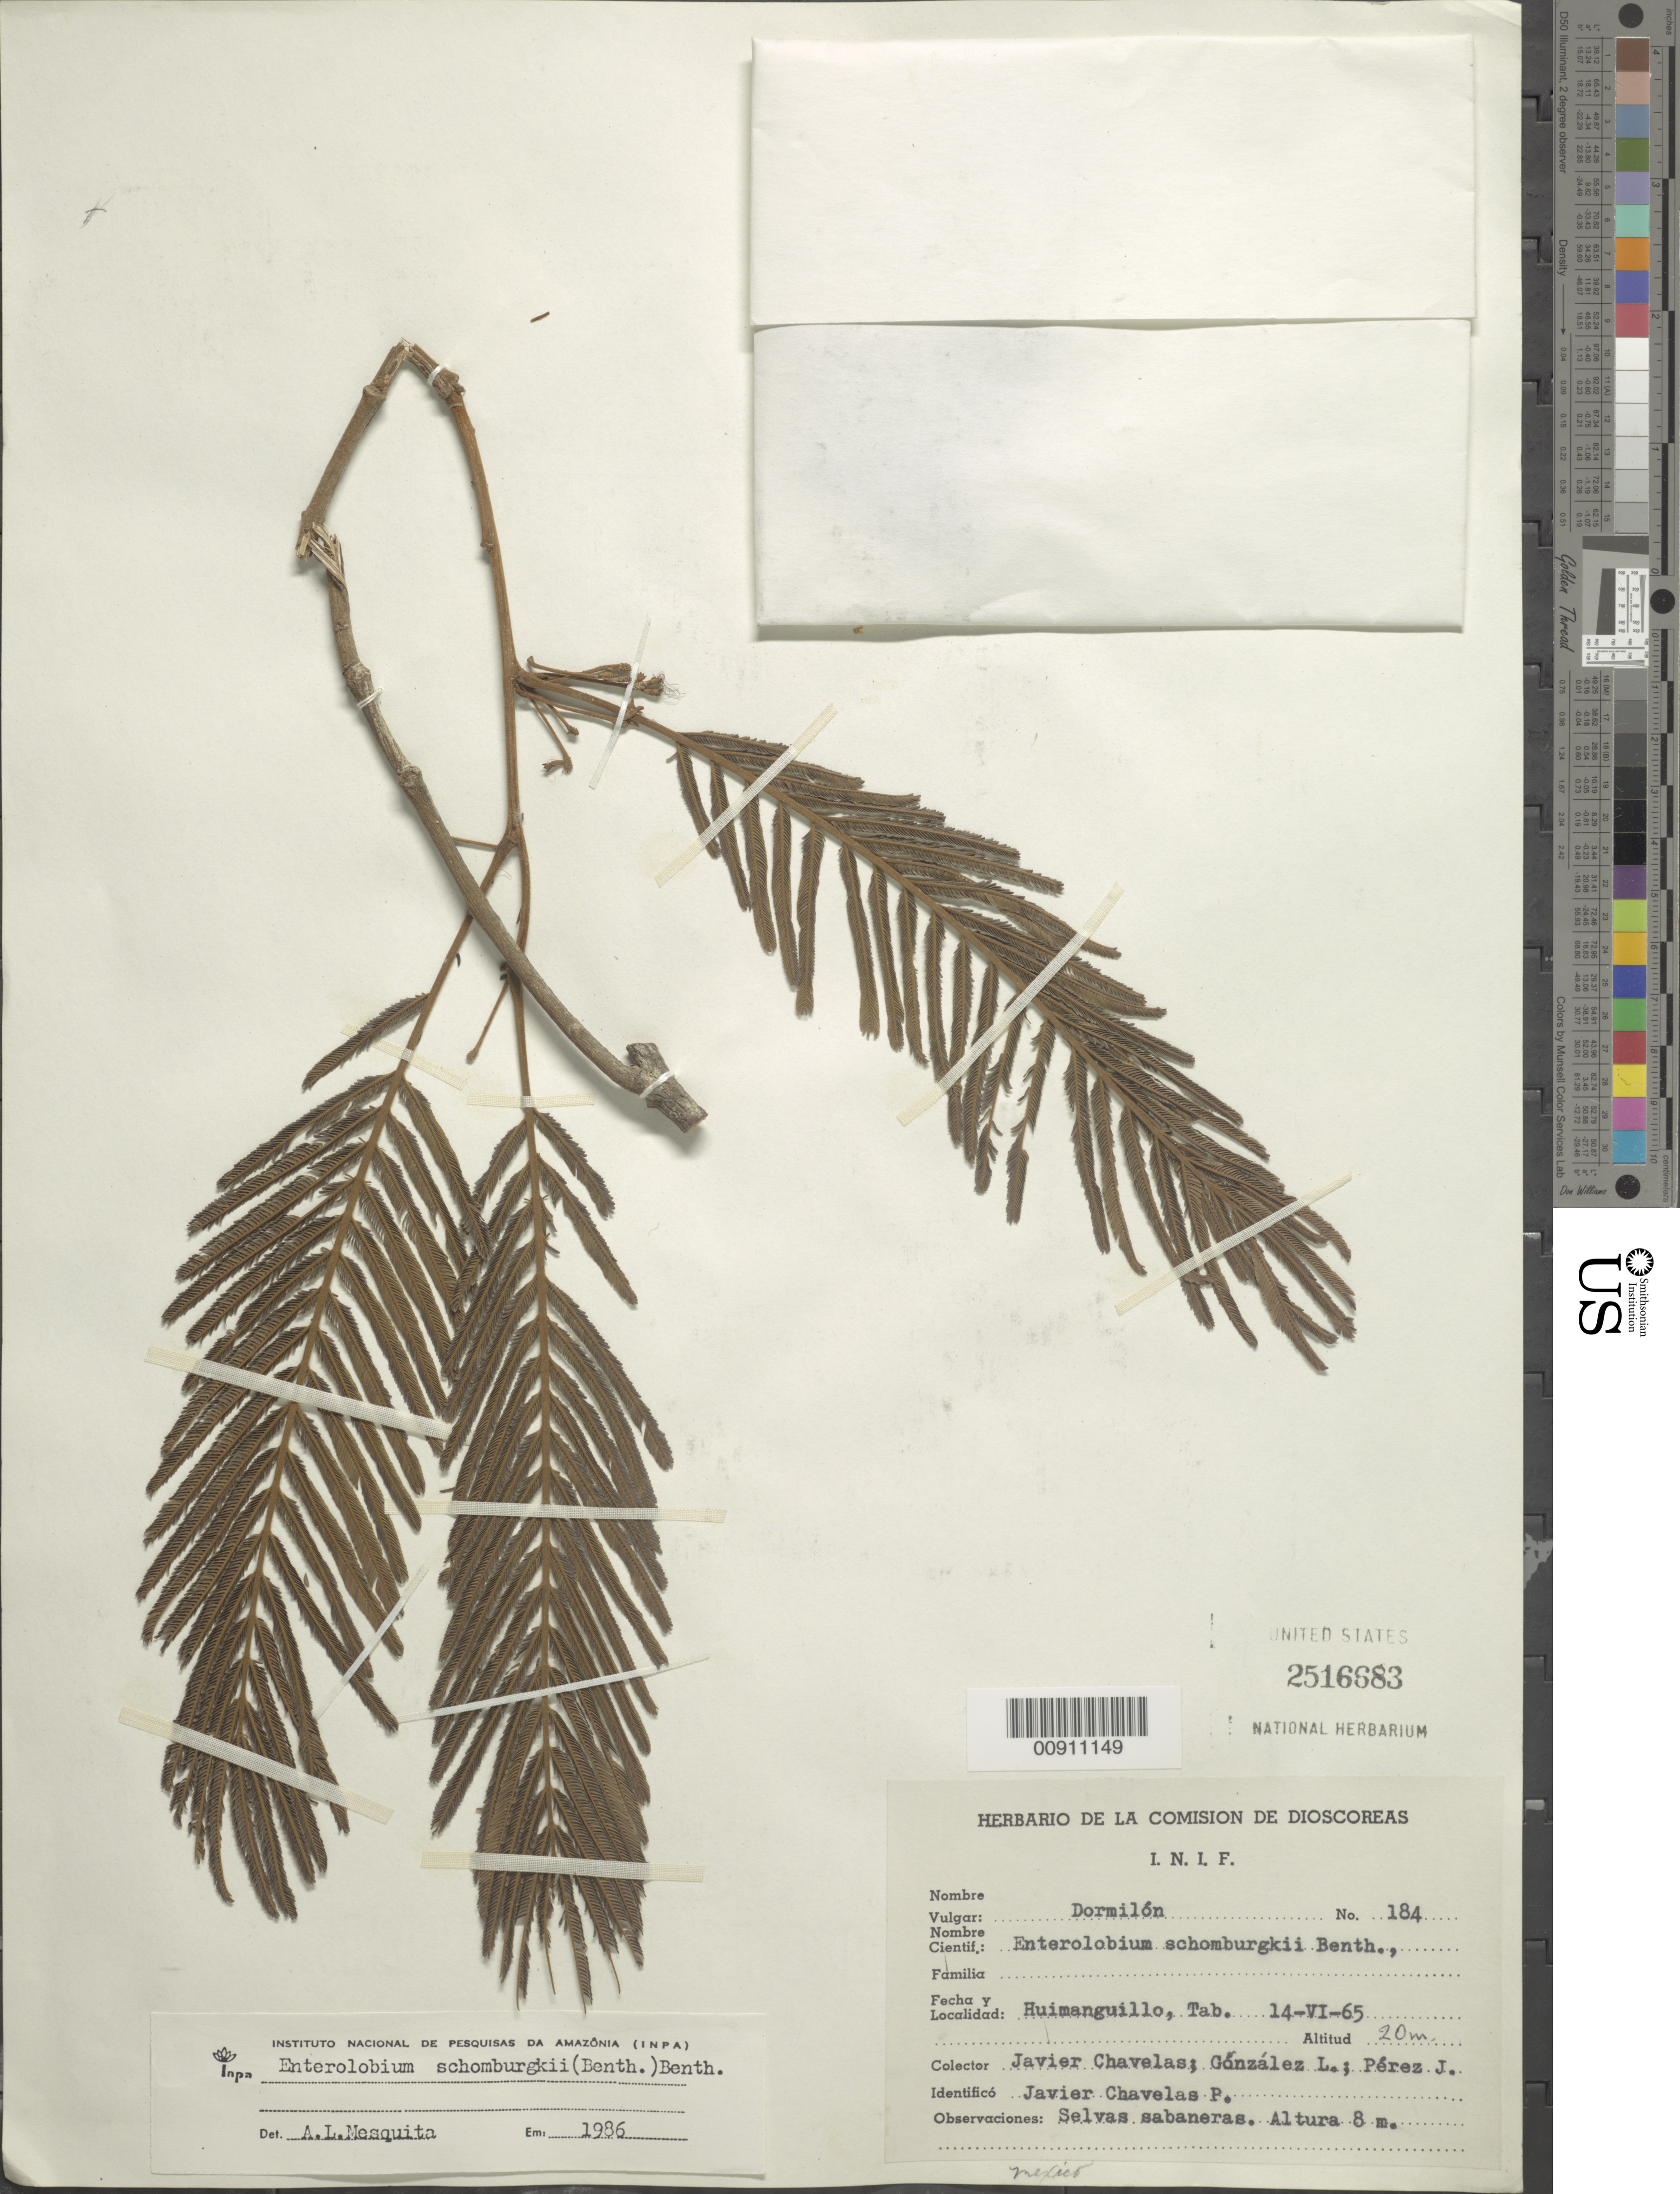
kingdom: Plantae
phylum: Tracheophyta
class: Magnoliopsida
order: Fabales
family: Fabaceae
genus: Robrichia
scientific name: Robrichia schomburgkii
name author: (Benth.) A.R.M. Luz & E.R. Souza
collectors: Chavelas, J., L. Gonzalez & J. Perez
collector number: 184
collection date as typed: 14 Jun 1965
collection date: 1965-06-14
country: Mexico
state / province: Tabasco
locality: Huimanguillo, Tabasco.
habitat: Selvas sabaneras.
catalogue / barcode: US 2516683